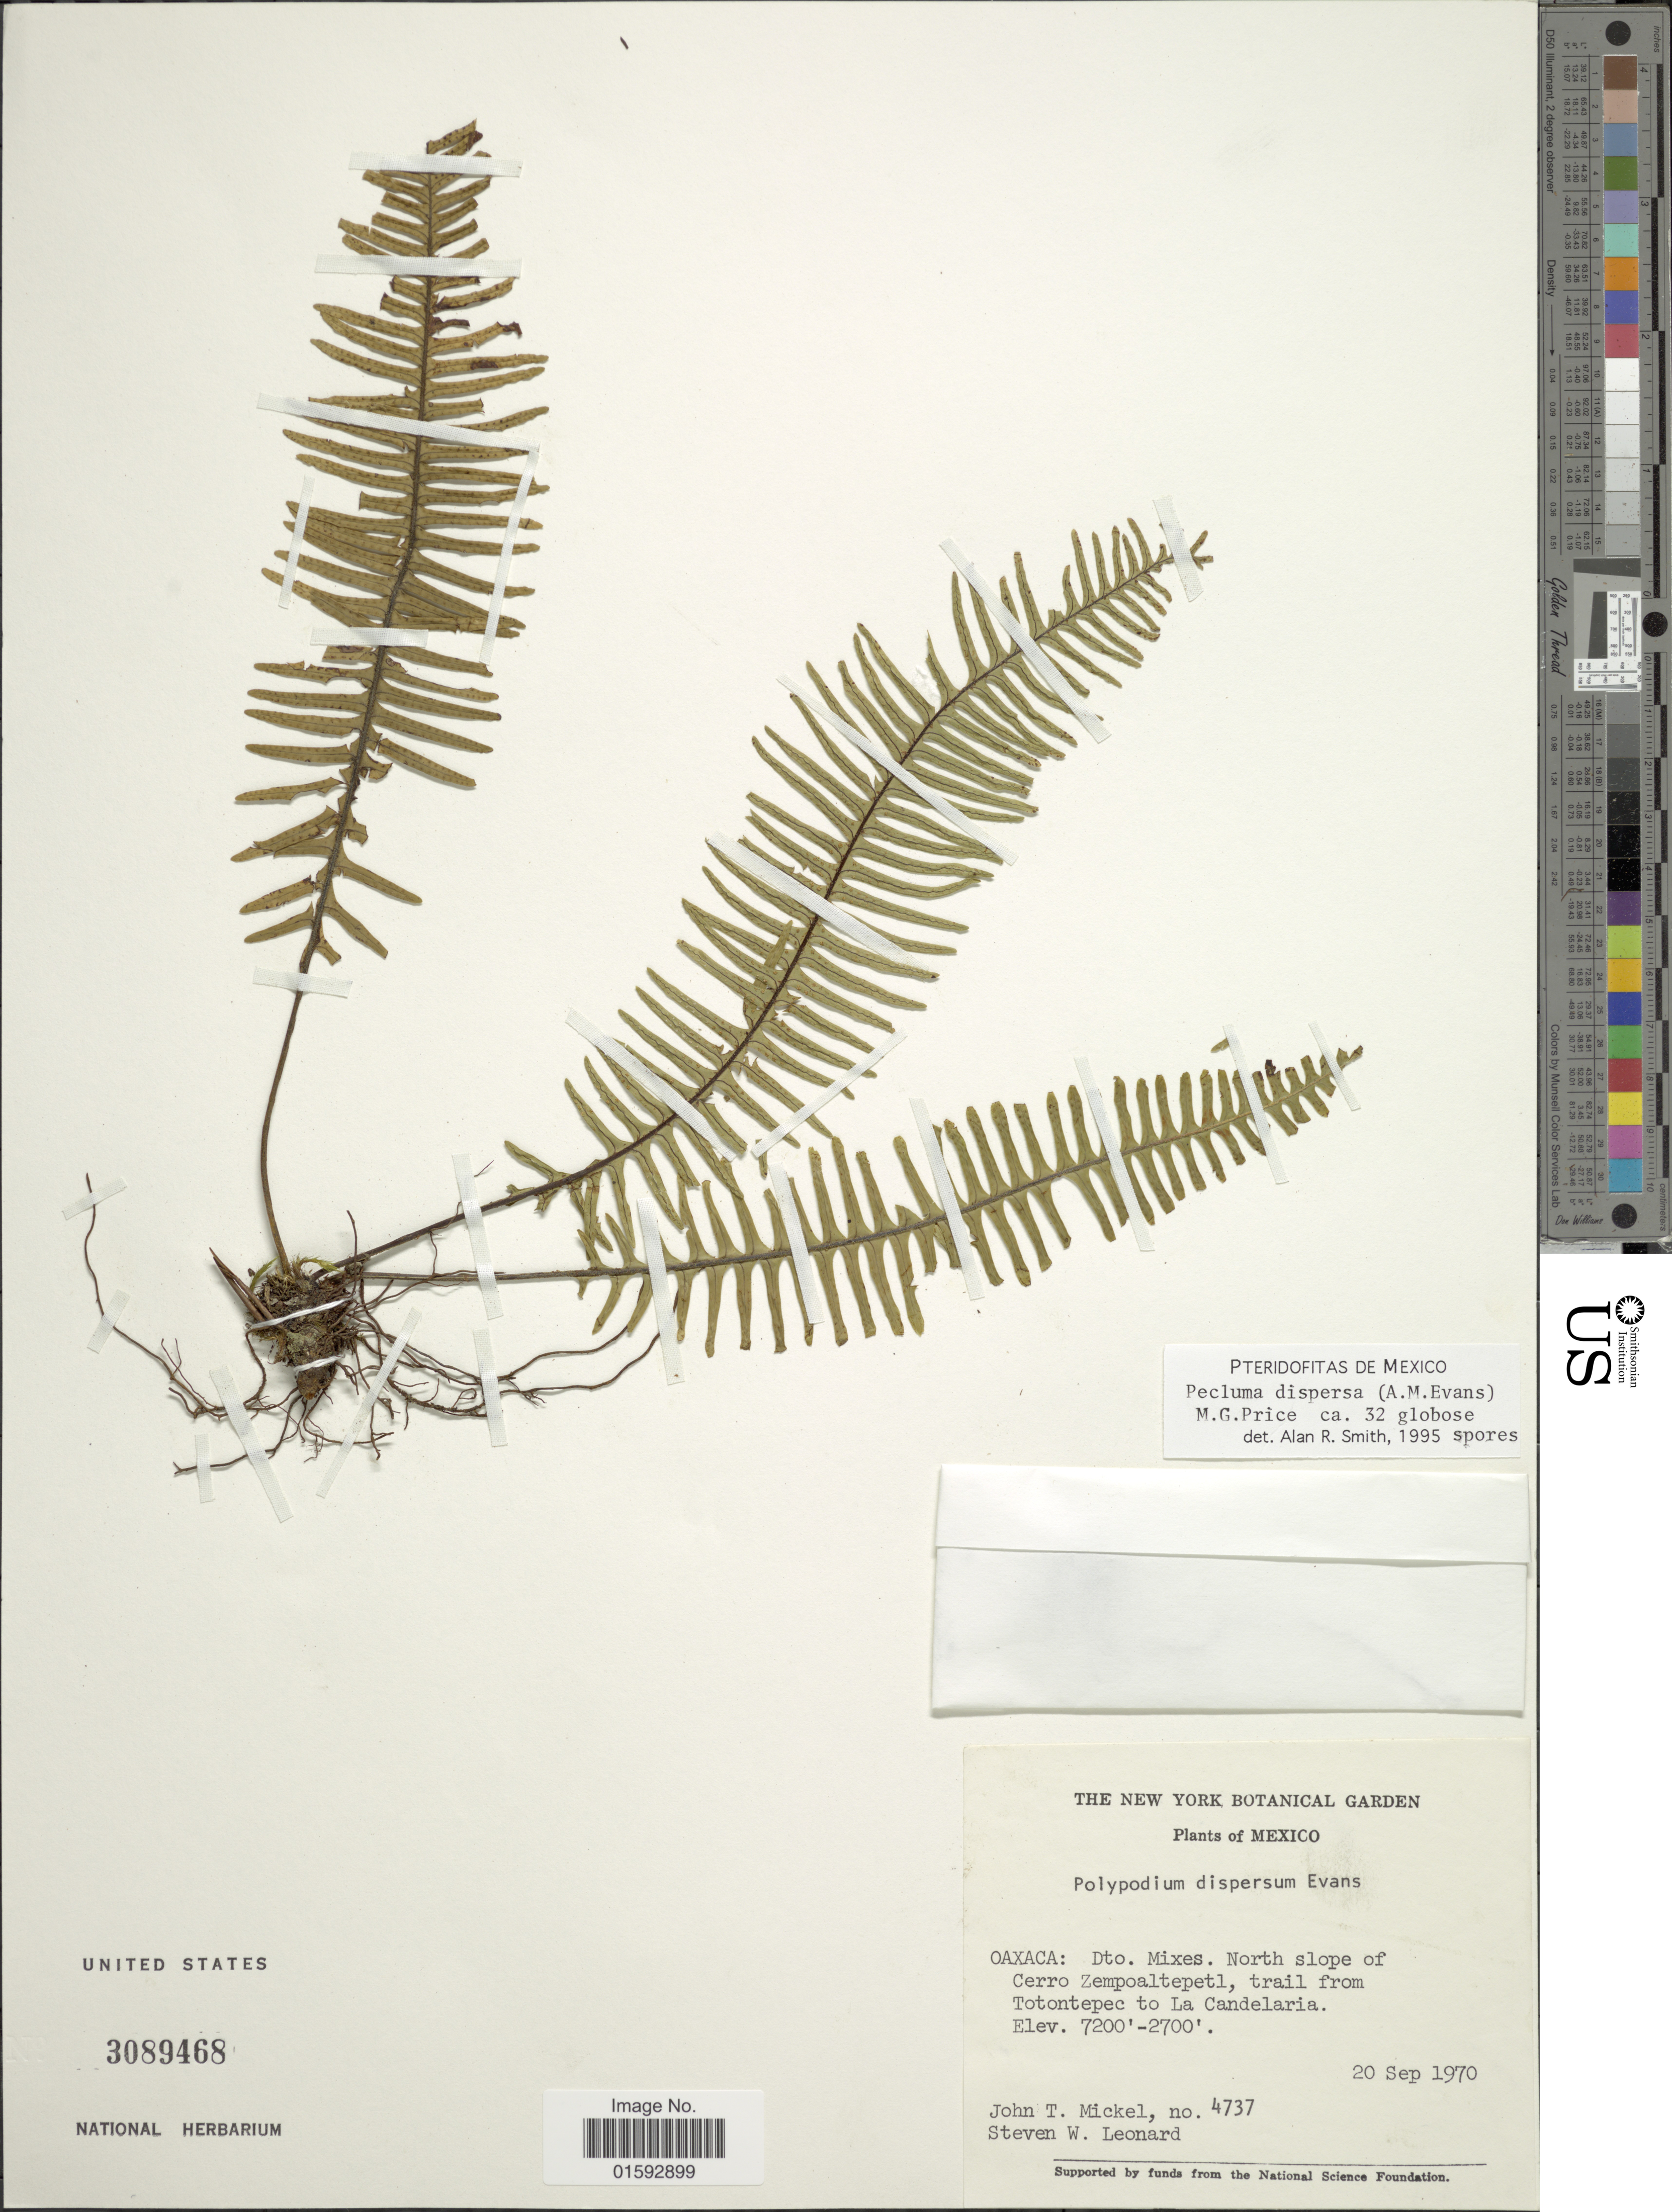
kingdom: Plantae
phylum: Tracheophyta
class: Polypodiopsida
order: Polypodiales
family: Polypodiaceae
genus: Pecluma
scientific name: Pecluma dispersa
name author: (A.M. Evans) M.G. Price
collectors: J. T. Mickel & S. W. Leonard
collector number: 4737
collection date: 1970-09-20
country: Mexico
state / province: Oaxaca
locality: Dto. Mixes. North slope of Cerro Zempoaltepetl, trail from Totontepec to La Candelaria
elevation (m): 823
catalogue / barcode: US 3089468